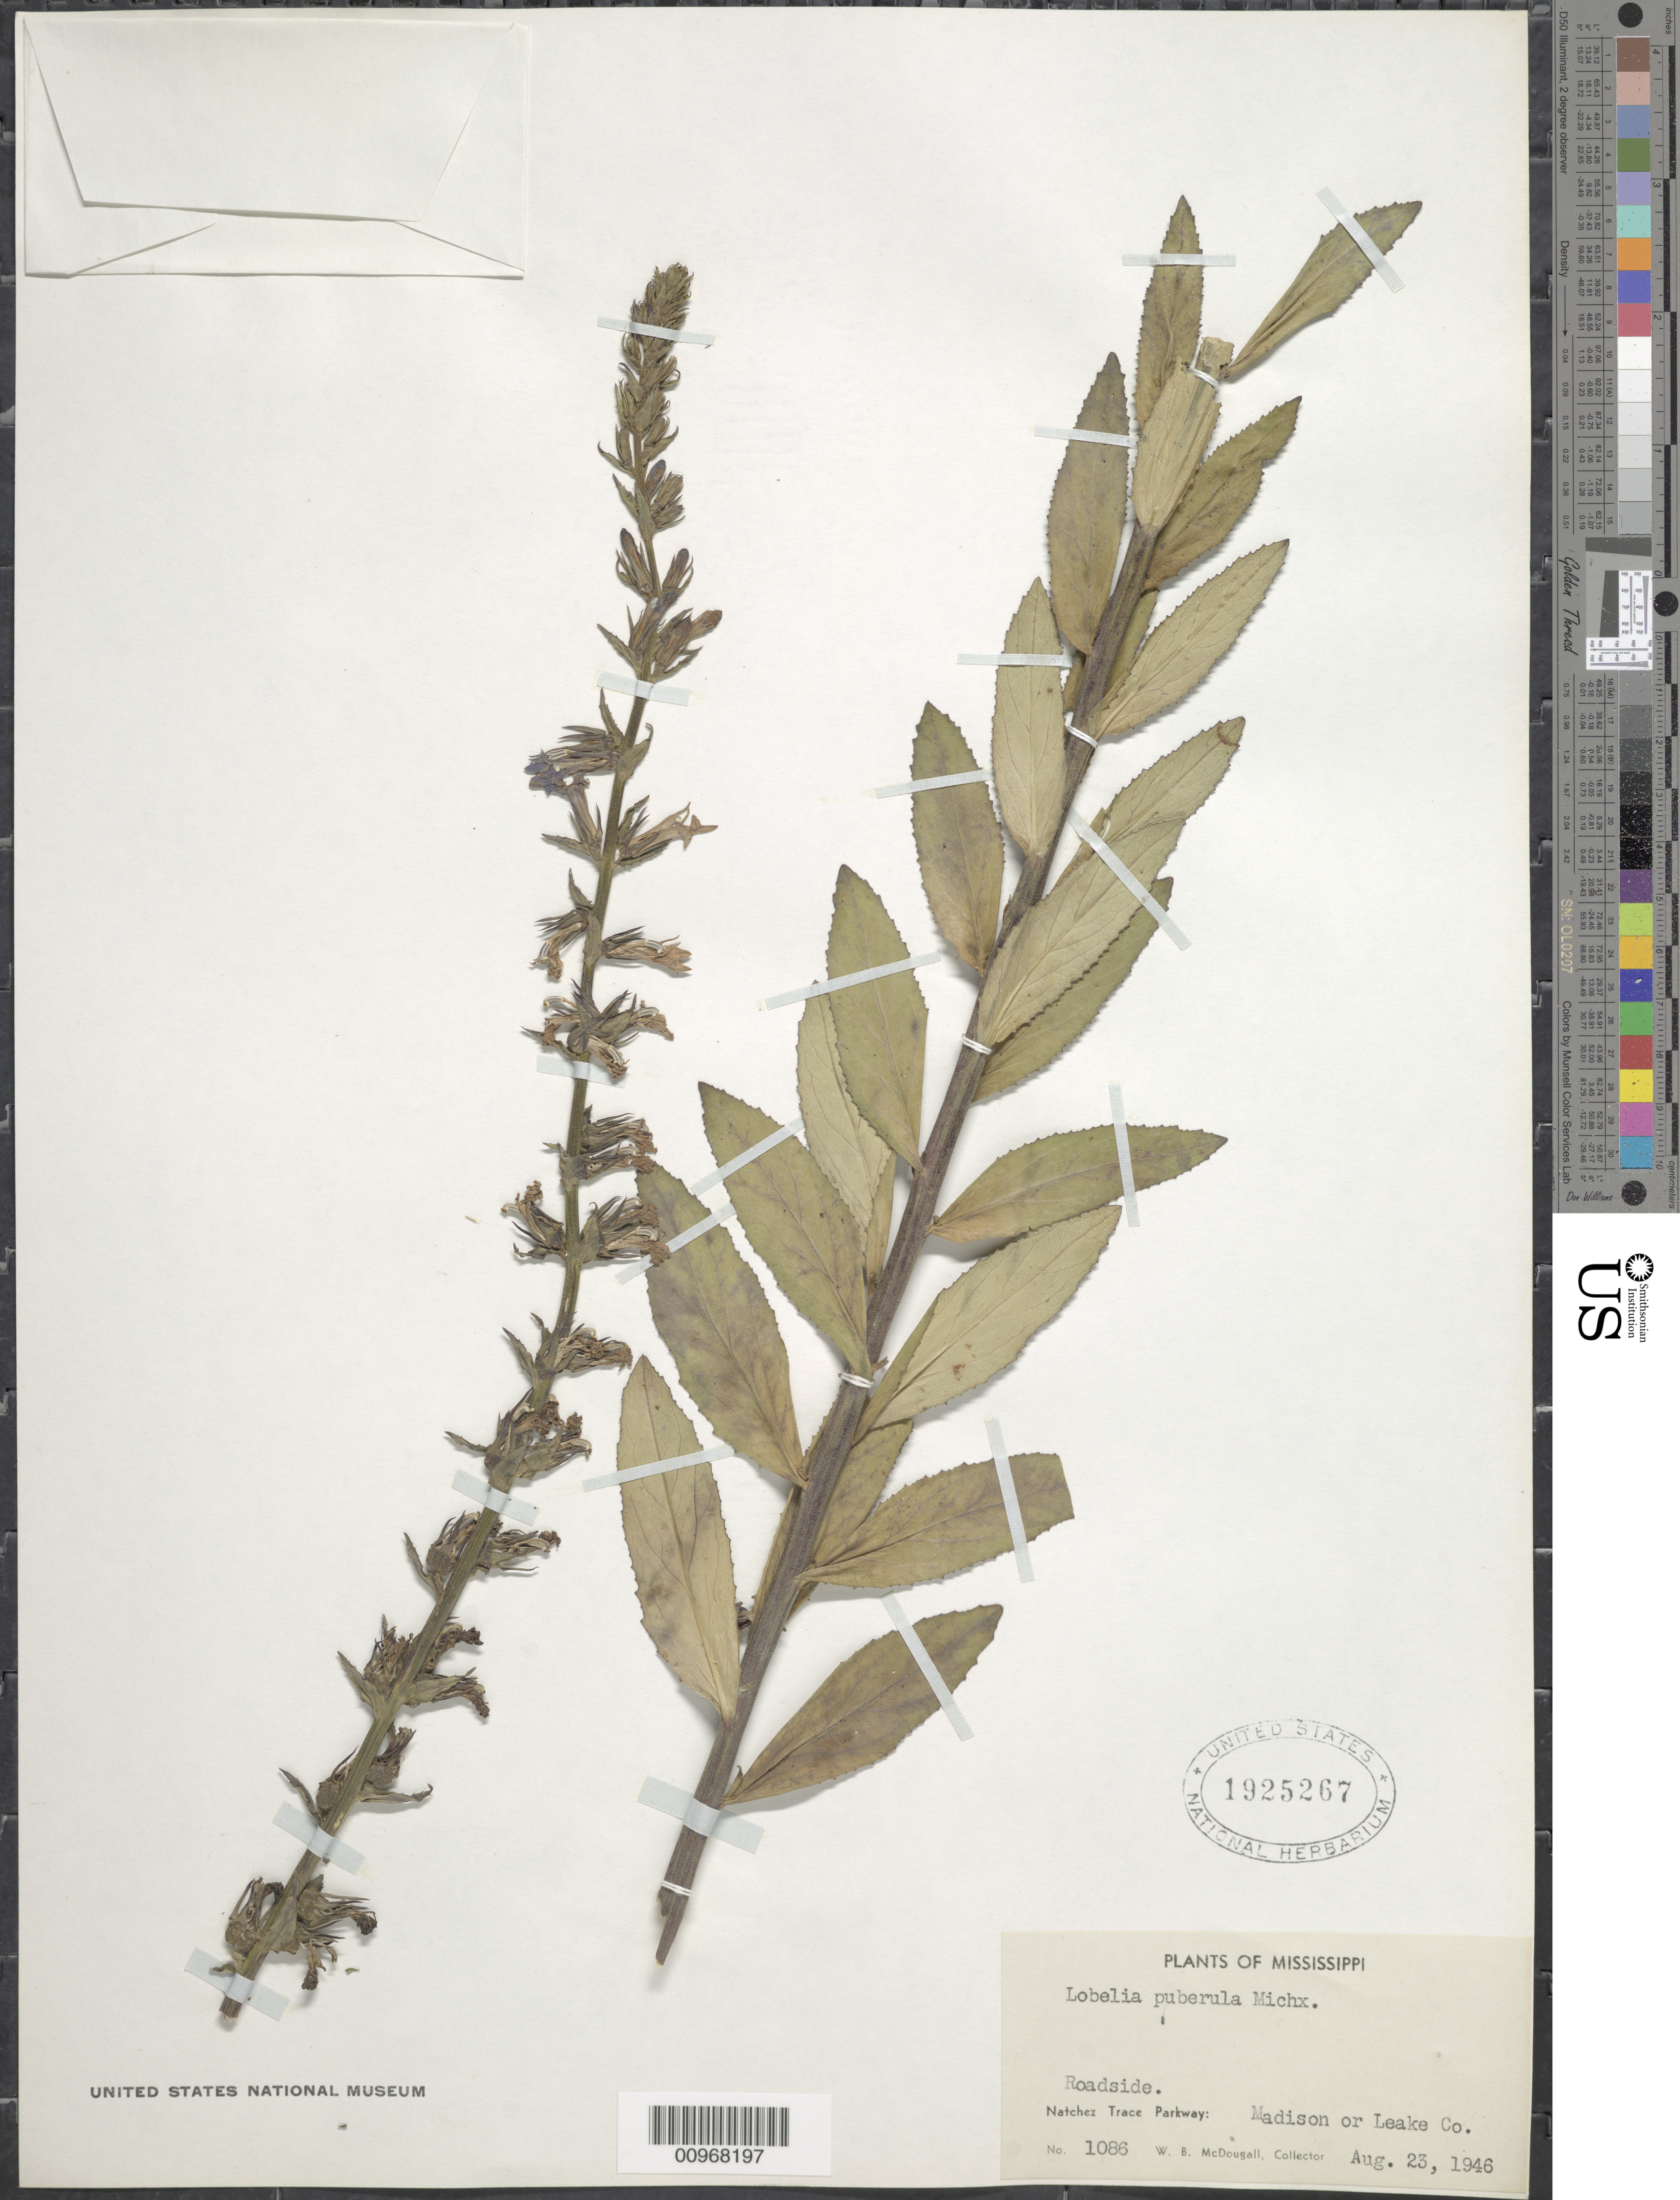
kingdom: Plantae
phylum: Tracheophyta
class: Magnoliopsida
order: Asterales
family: Campanulaceae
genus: Lobelia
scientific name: Lobelia puberula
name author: Michx.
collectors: W. B. McDougall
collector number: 1086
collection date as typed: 23 Aug 1946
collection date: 1946-08-23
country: United States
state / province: Mississippi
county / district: Leake / Madison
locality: Natchez Trace Parkway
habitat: roadside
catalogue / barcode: US 1925267